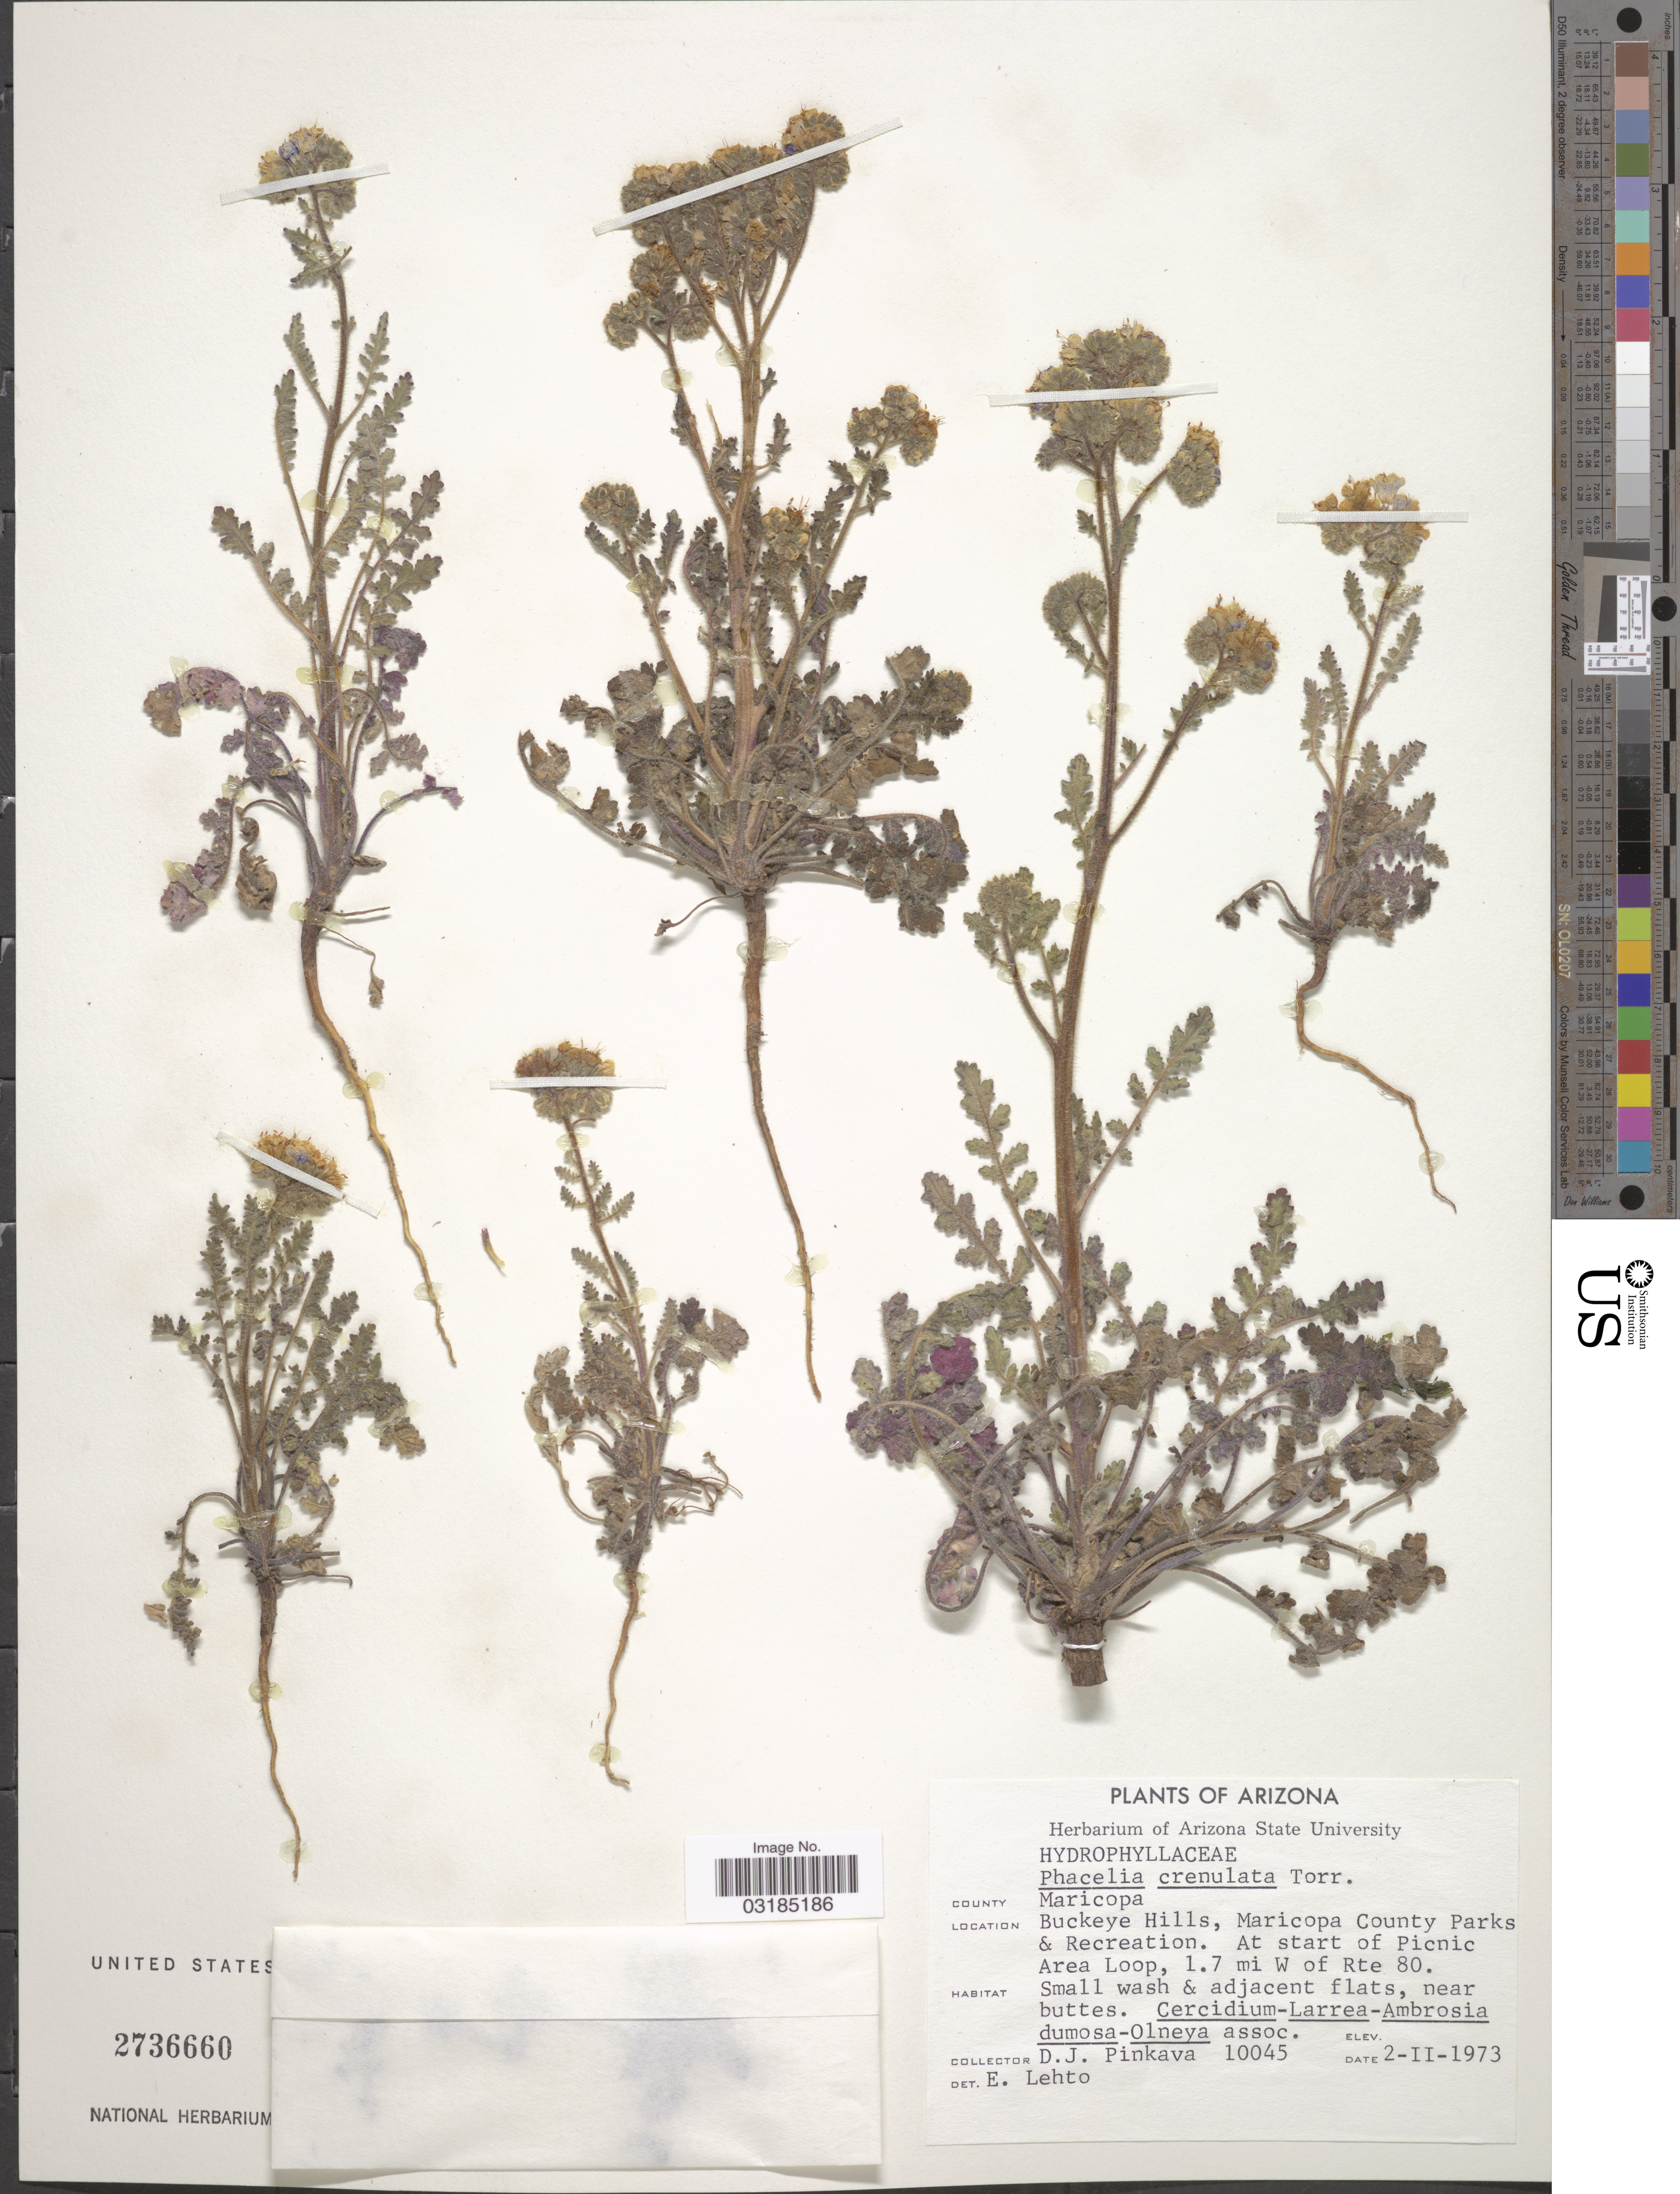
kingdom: Plantae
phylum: Tracheophyta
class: Magnoliopsida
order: Boraginales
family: Hydrophyllaceae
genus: Phacelia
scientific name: Phacelia crenulata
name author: Torr. ex S. Watson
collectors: D. J. Pinkava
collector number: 10045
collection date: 1973-02-02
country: United States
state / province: Arizona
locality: County Maricopa. Buckeye Hills, Maricopa County Parks & Recreation. At start of Picnic Area Loop, 1.7 mi W of Rte 80.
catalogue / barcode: US 2736660